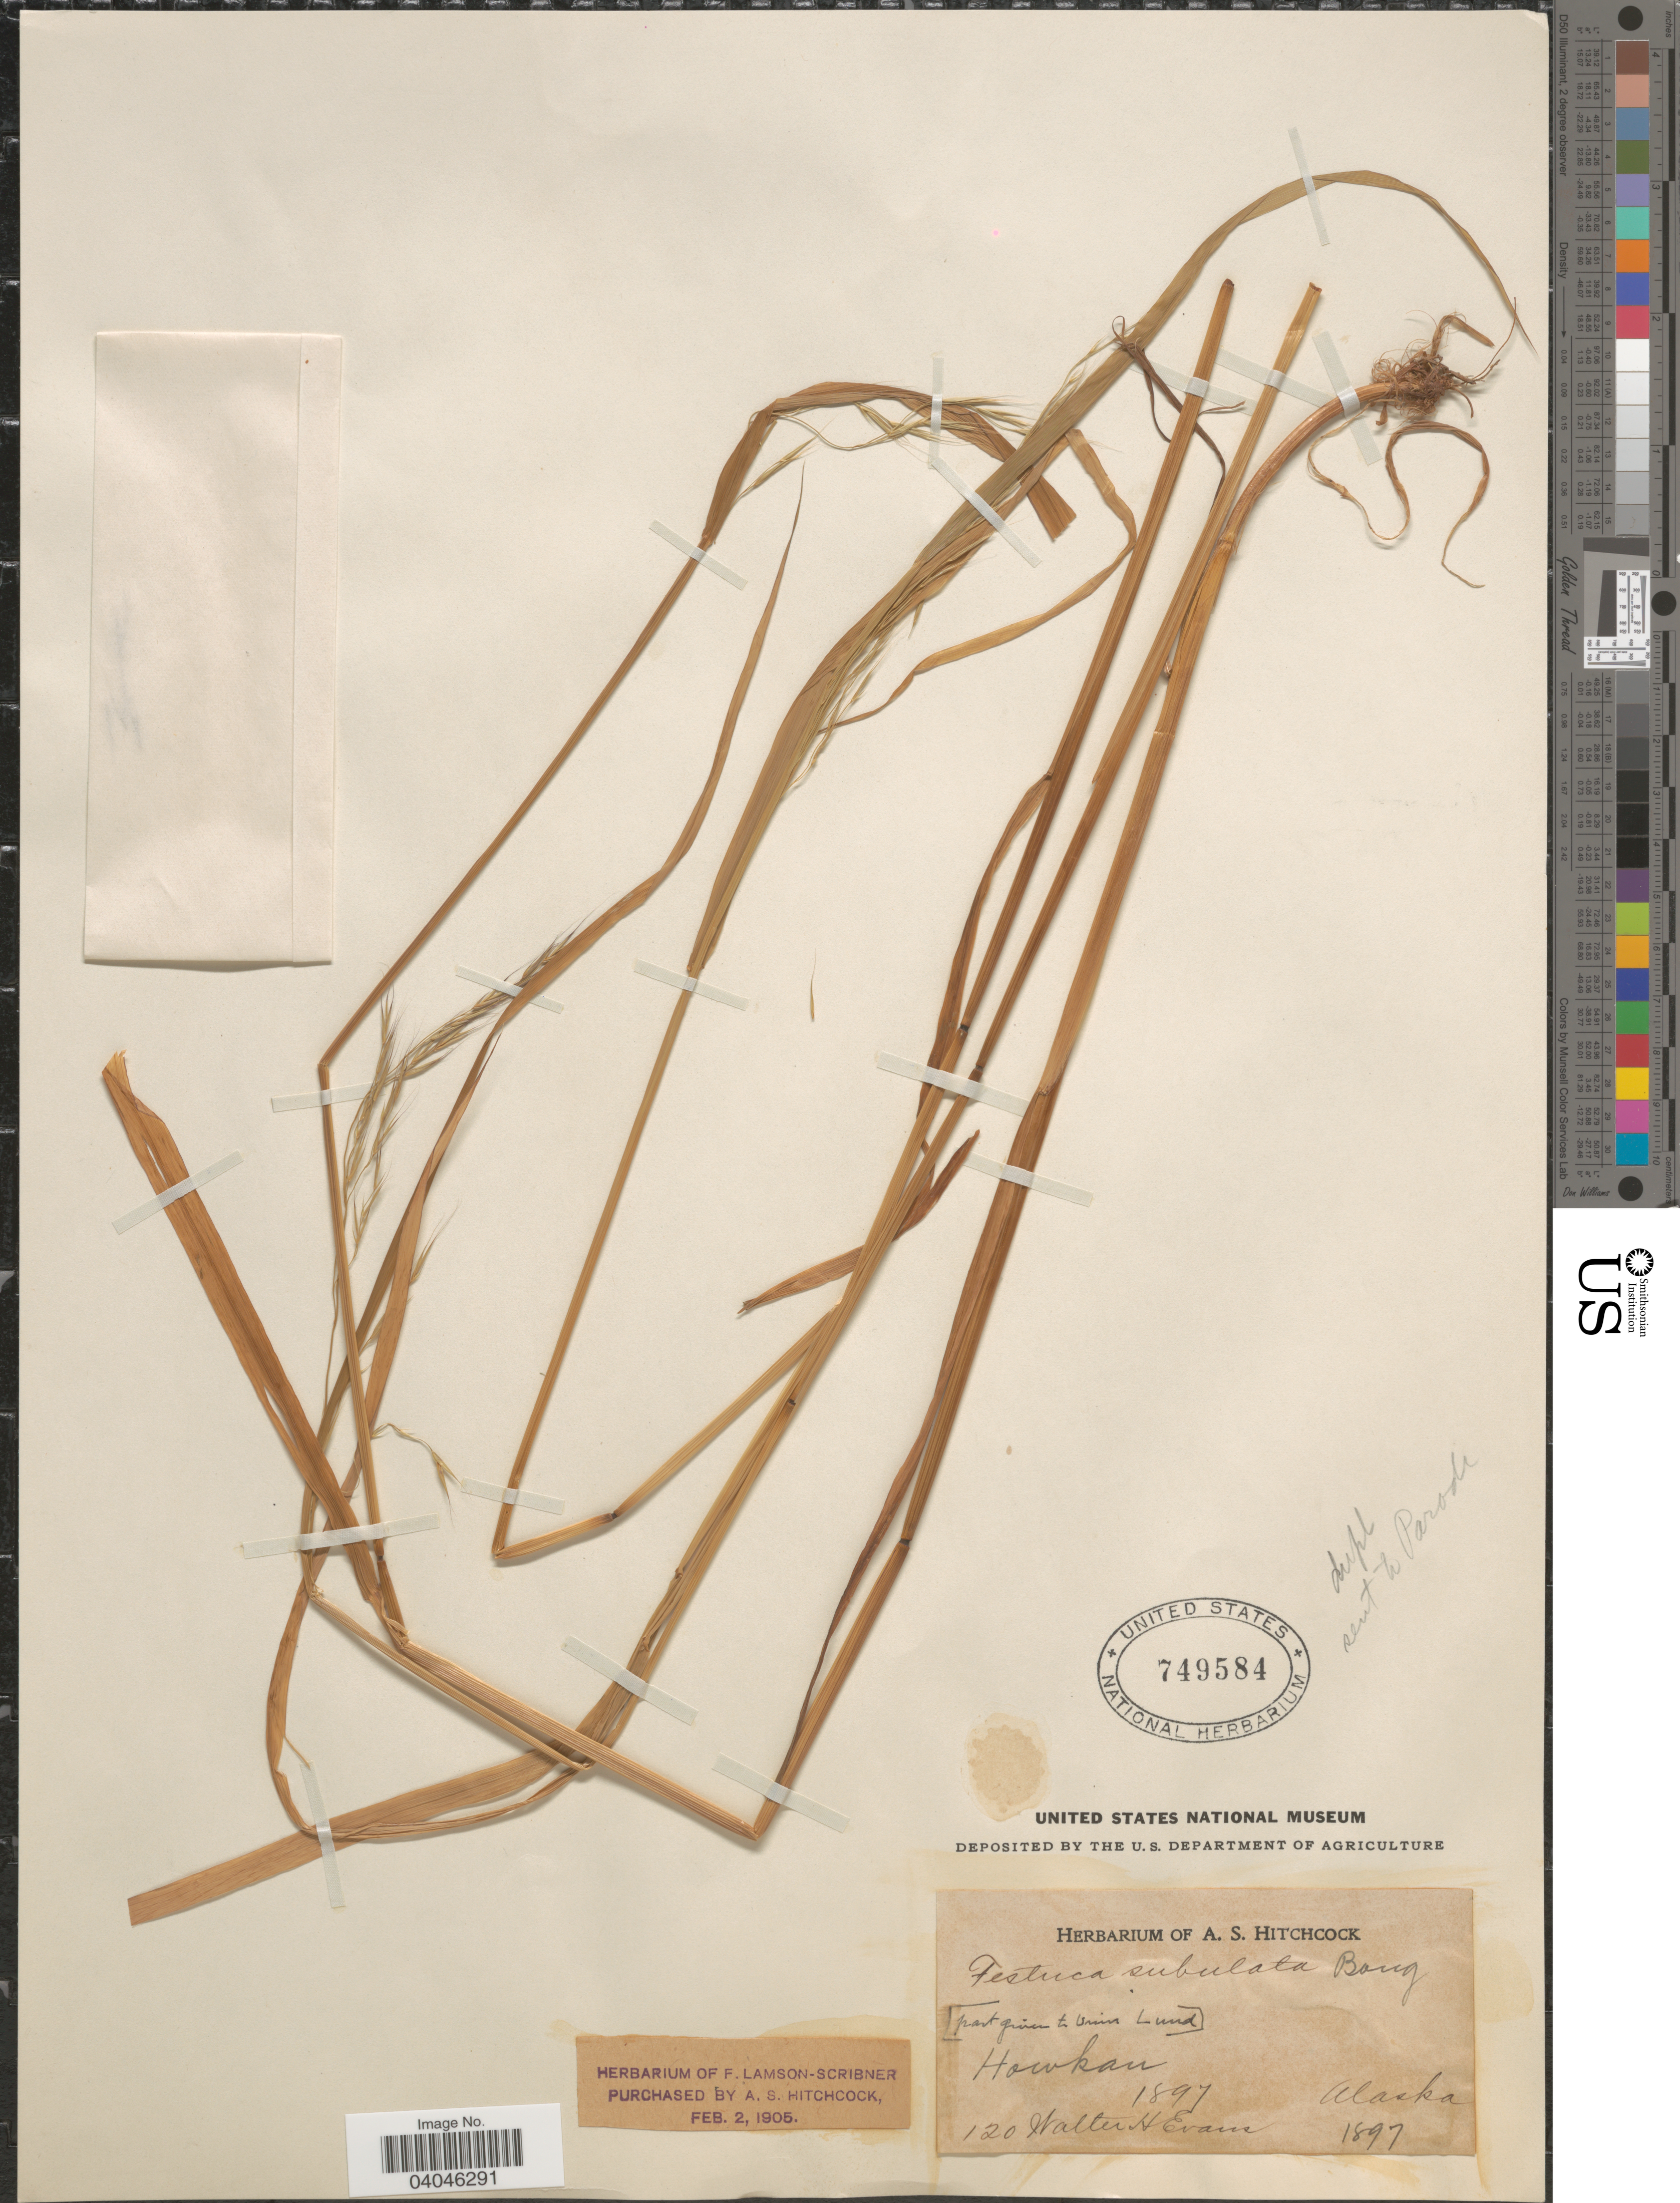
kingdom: Plantae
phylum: Tracheophyta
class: Liliopsida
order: Poales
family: Poaceae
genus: Festuca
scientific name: Festuca subulata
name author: Trin.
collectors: W. H. Evans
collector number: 120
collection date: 1897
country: United States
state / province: Alaska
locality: Howkan.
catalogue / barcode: US 749584